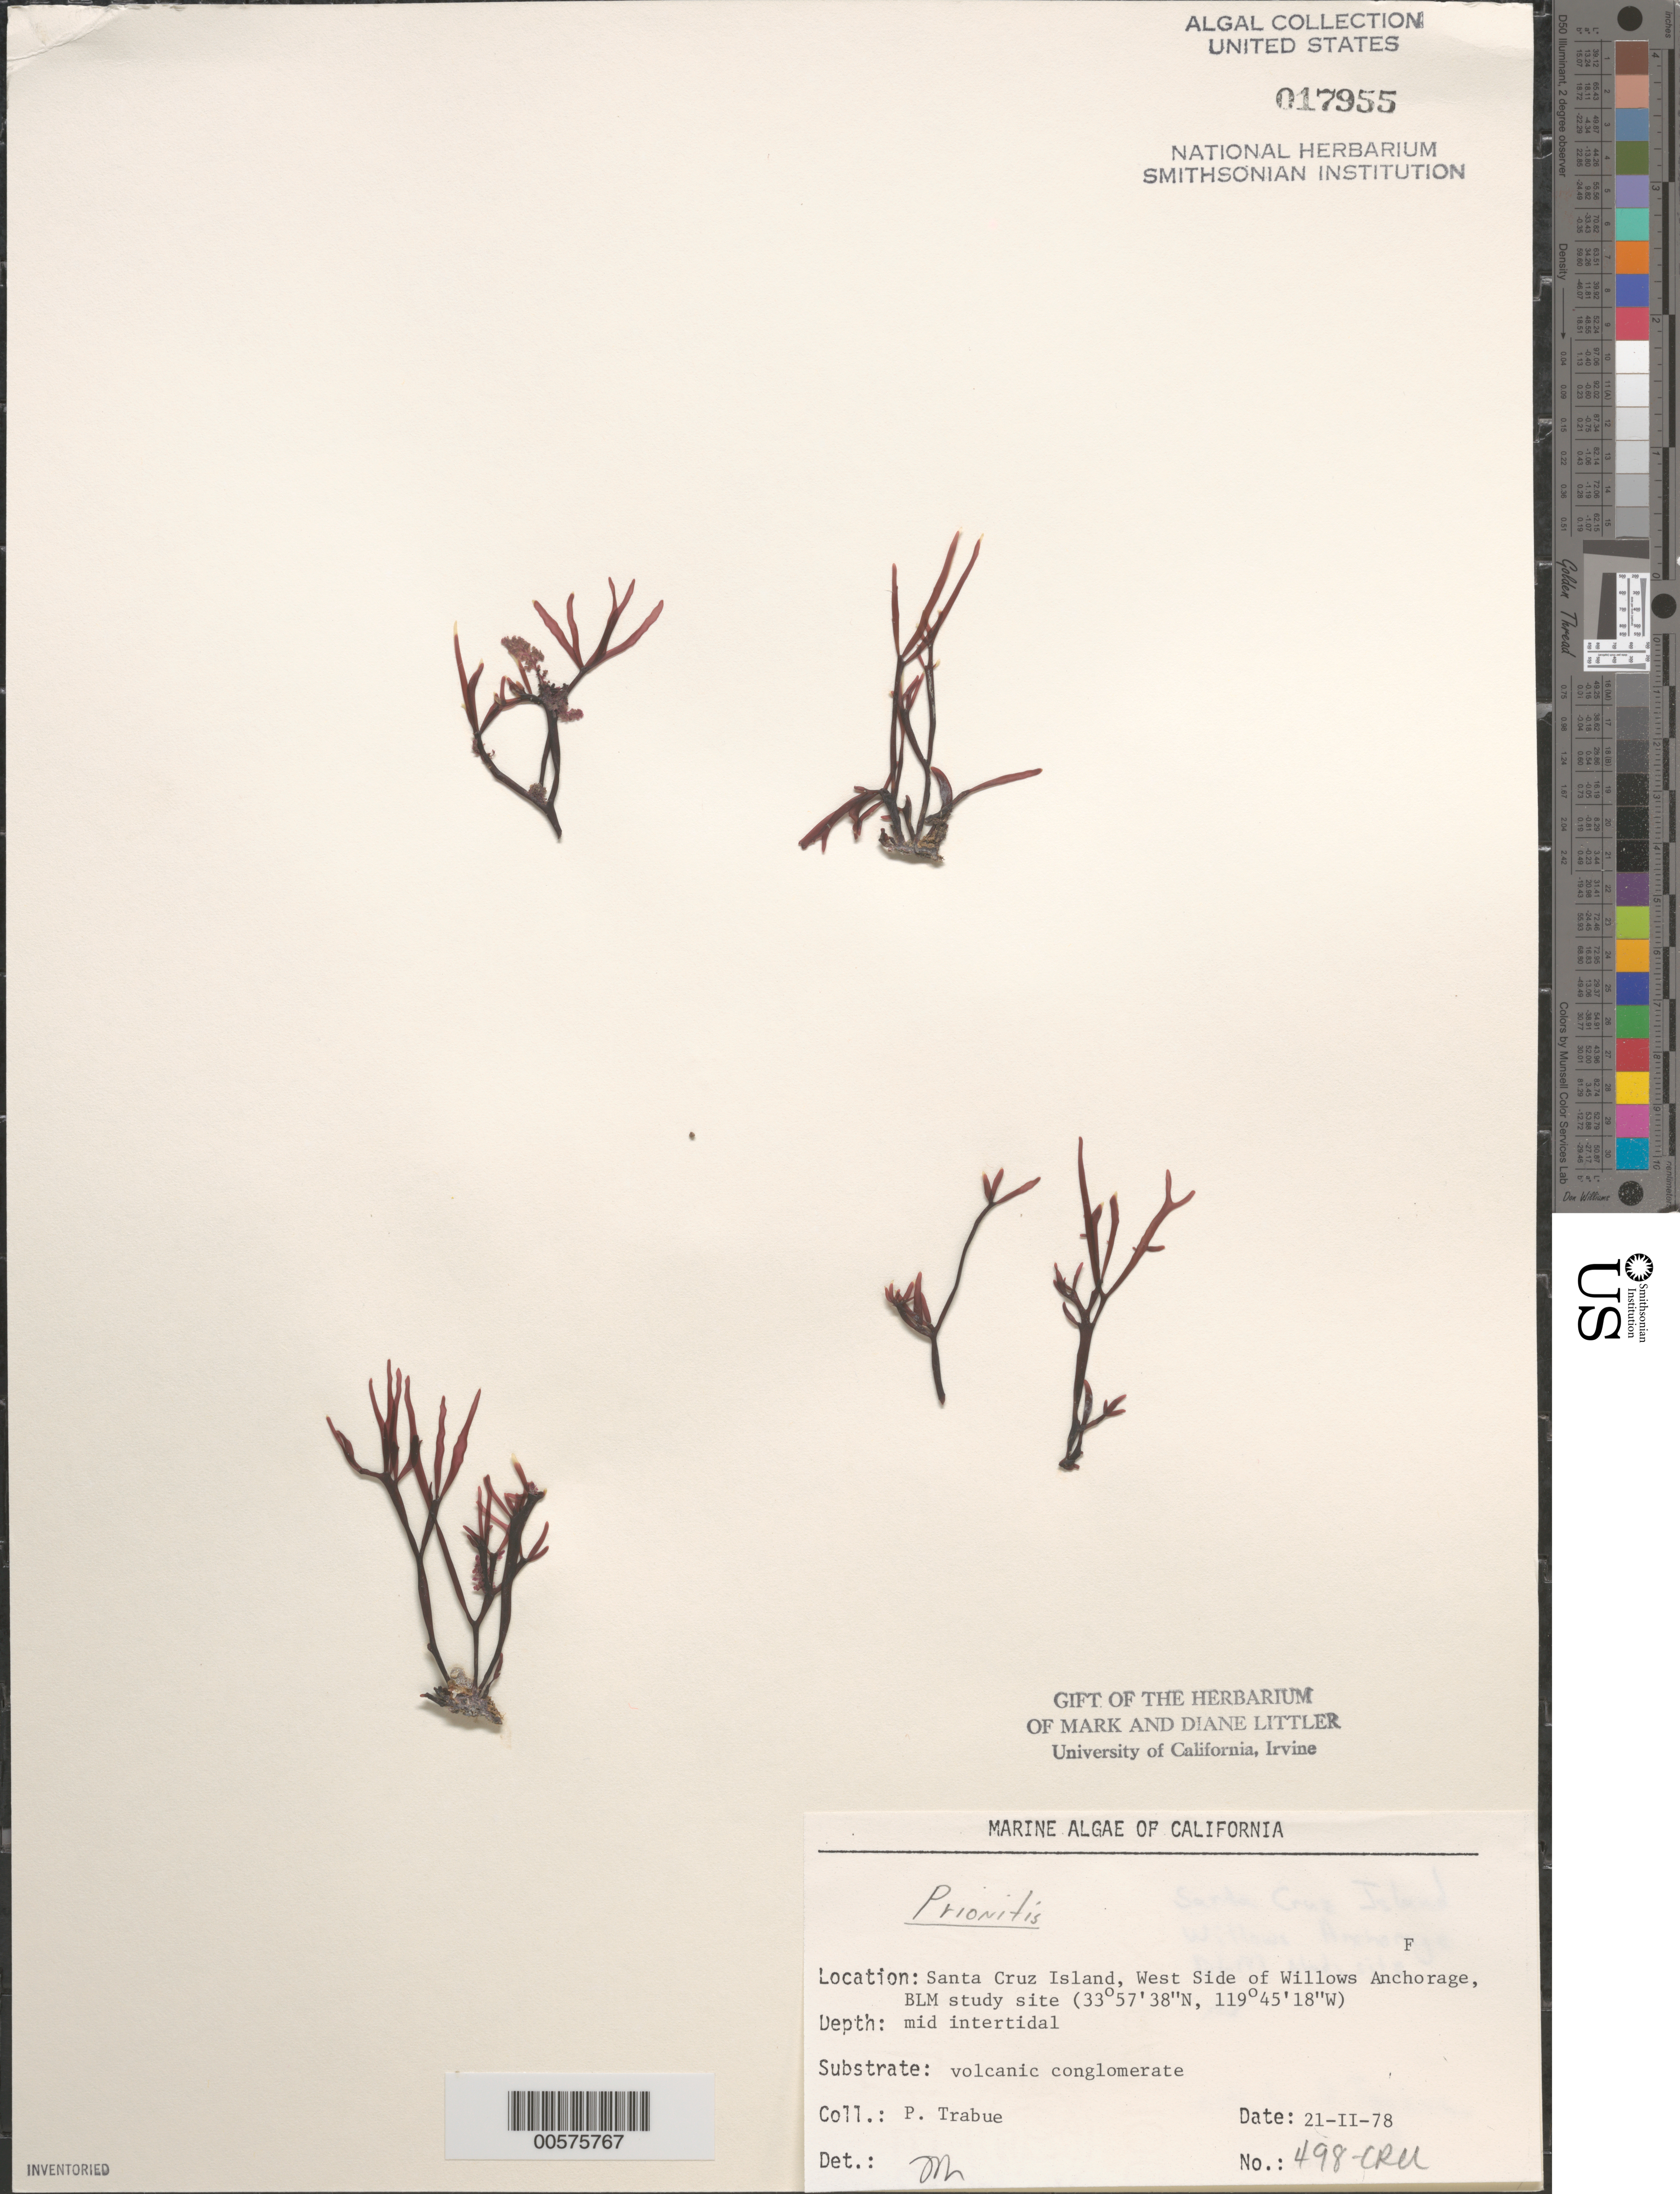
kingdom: Plantae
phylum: Rhodophyta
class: Florideophyceae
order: Cryptonemiales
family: Cryptonemiaceae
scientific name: Prionitis sp.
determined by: Murray, S. N.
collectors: P. J. Trabue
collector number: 498-cru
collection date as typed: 21 Feb 1978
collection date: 1978-02-21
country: United States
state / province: California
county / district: Santa Barbara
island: Santa Cruz Island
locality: Willows Anchorage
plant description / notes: BLM-SOCALBIGHT Rocky Intertidal Survey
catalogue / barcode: US 17955